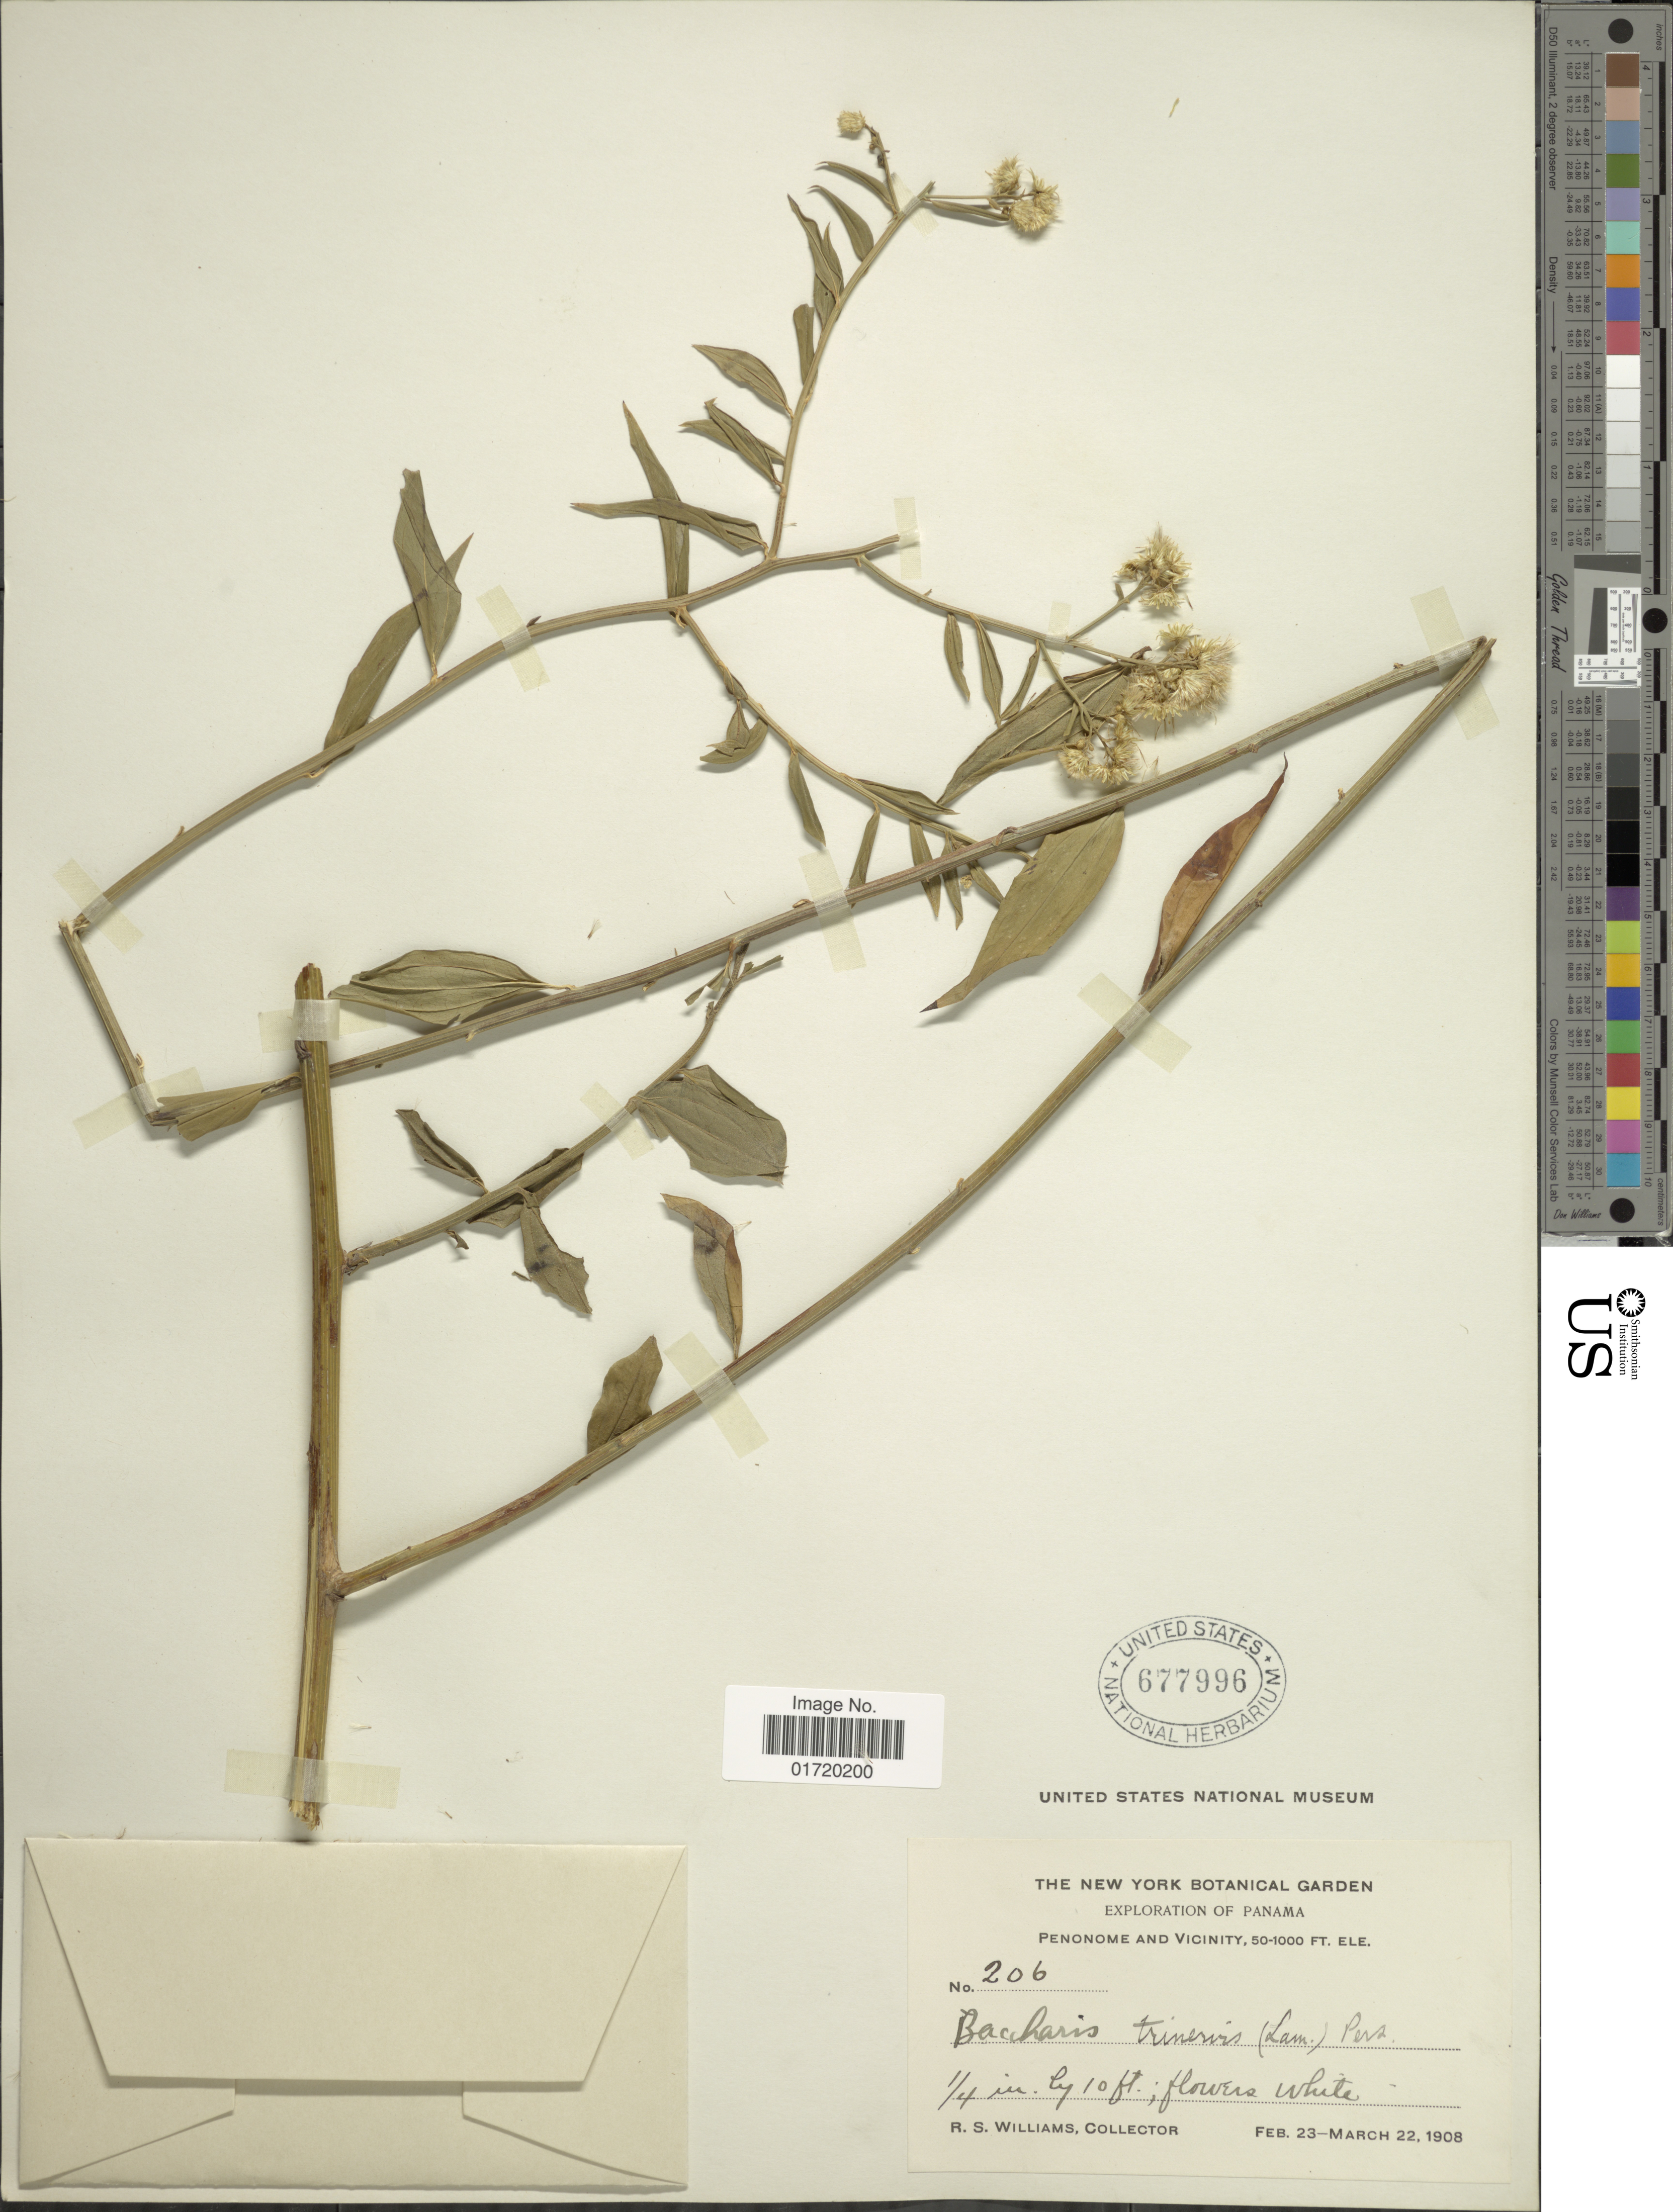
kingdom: Plantae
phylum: Tracheophyta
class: Magnoliopsida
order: Asterales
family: Asteraceae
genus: Baccharis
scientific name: Baccharis trinervis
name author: (Lam.) Pers.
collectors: R. S. Williams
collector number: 206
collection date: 1908-02-23/1908-03-22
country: Panama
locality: Penonome and vicinity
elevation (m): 15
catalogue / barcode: US 677996